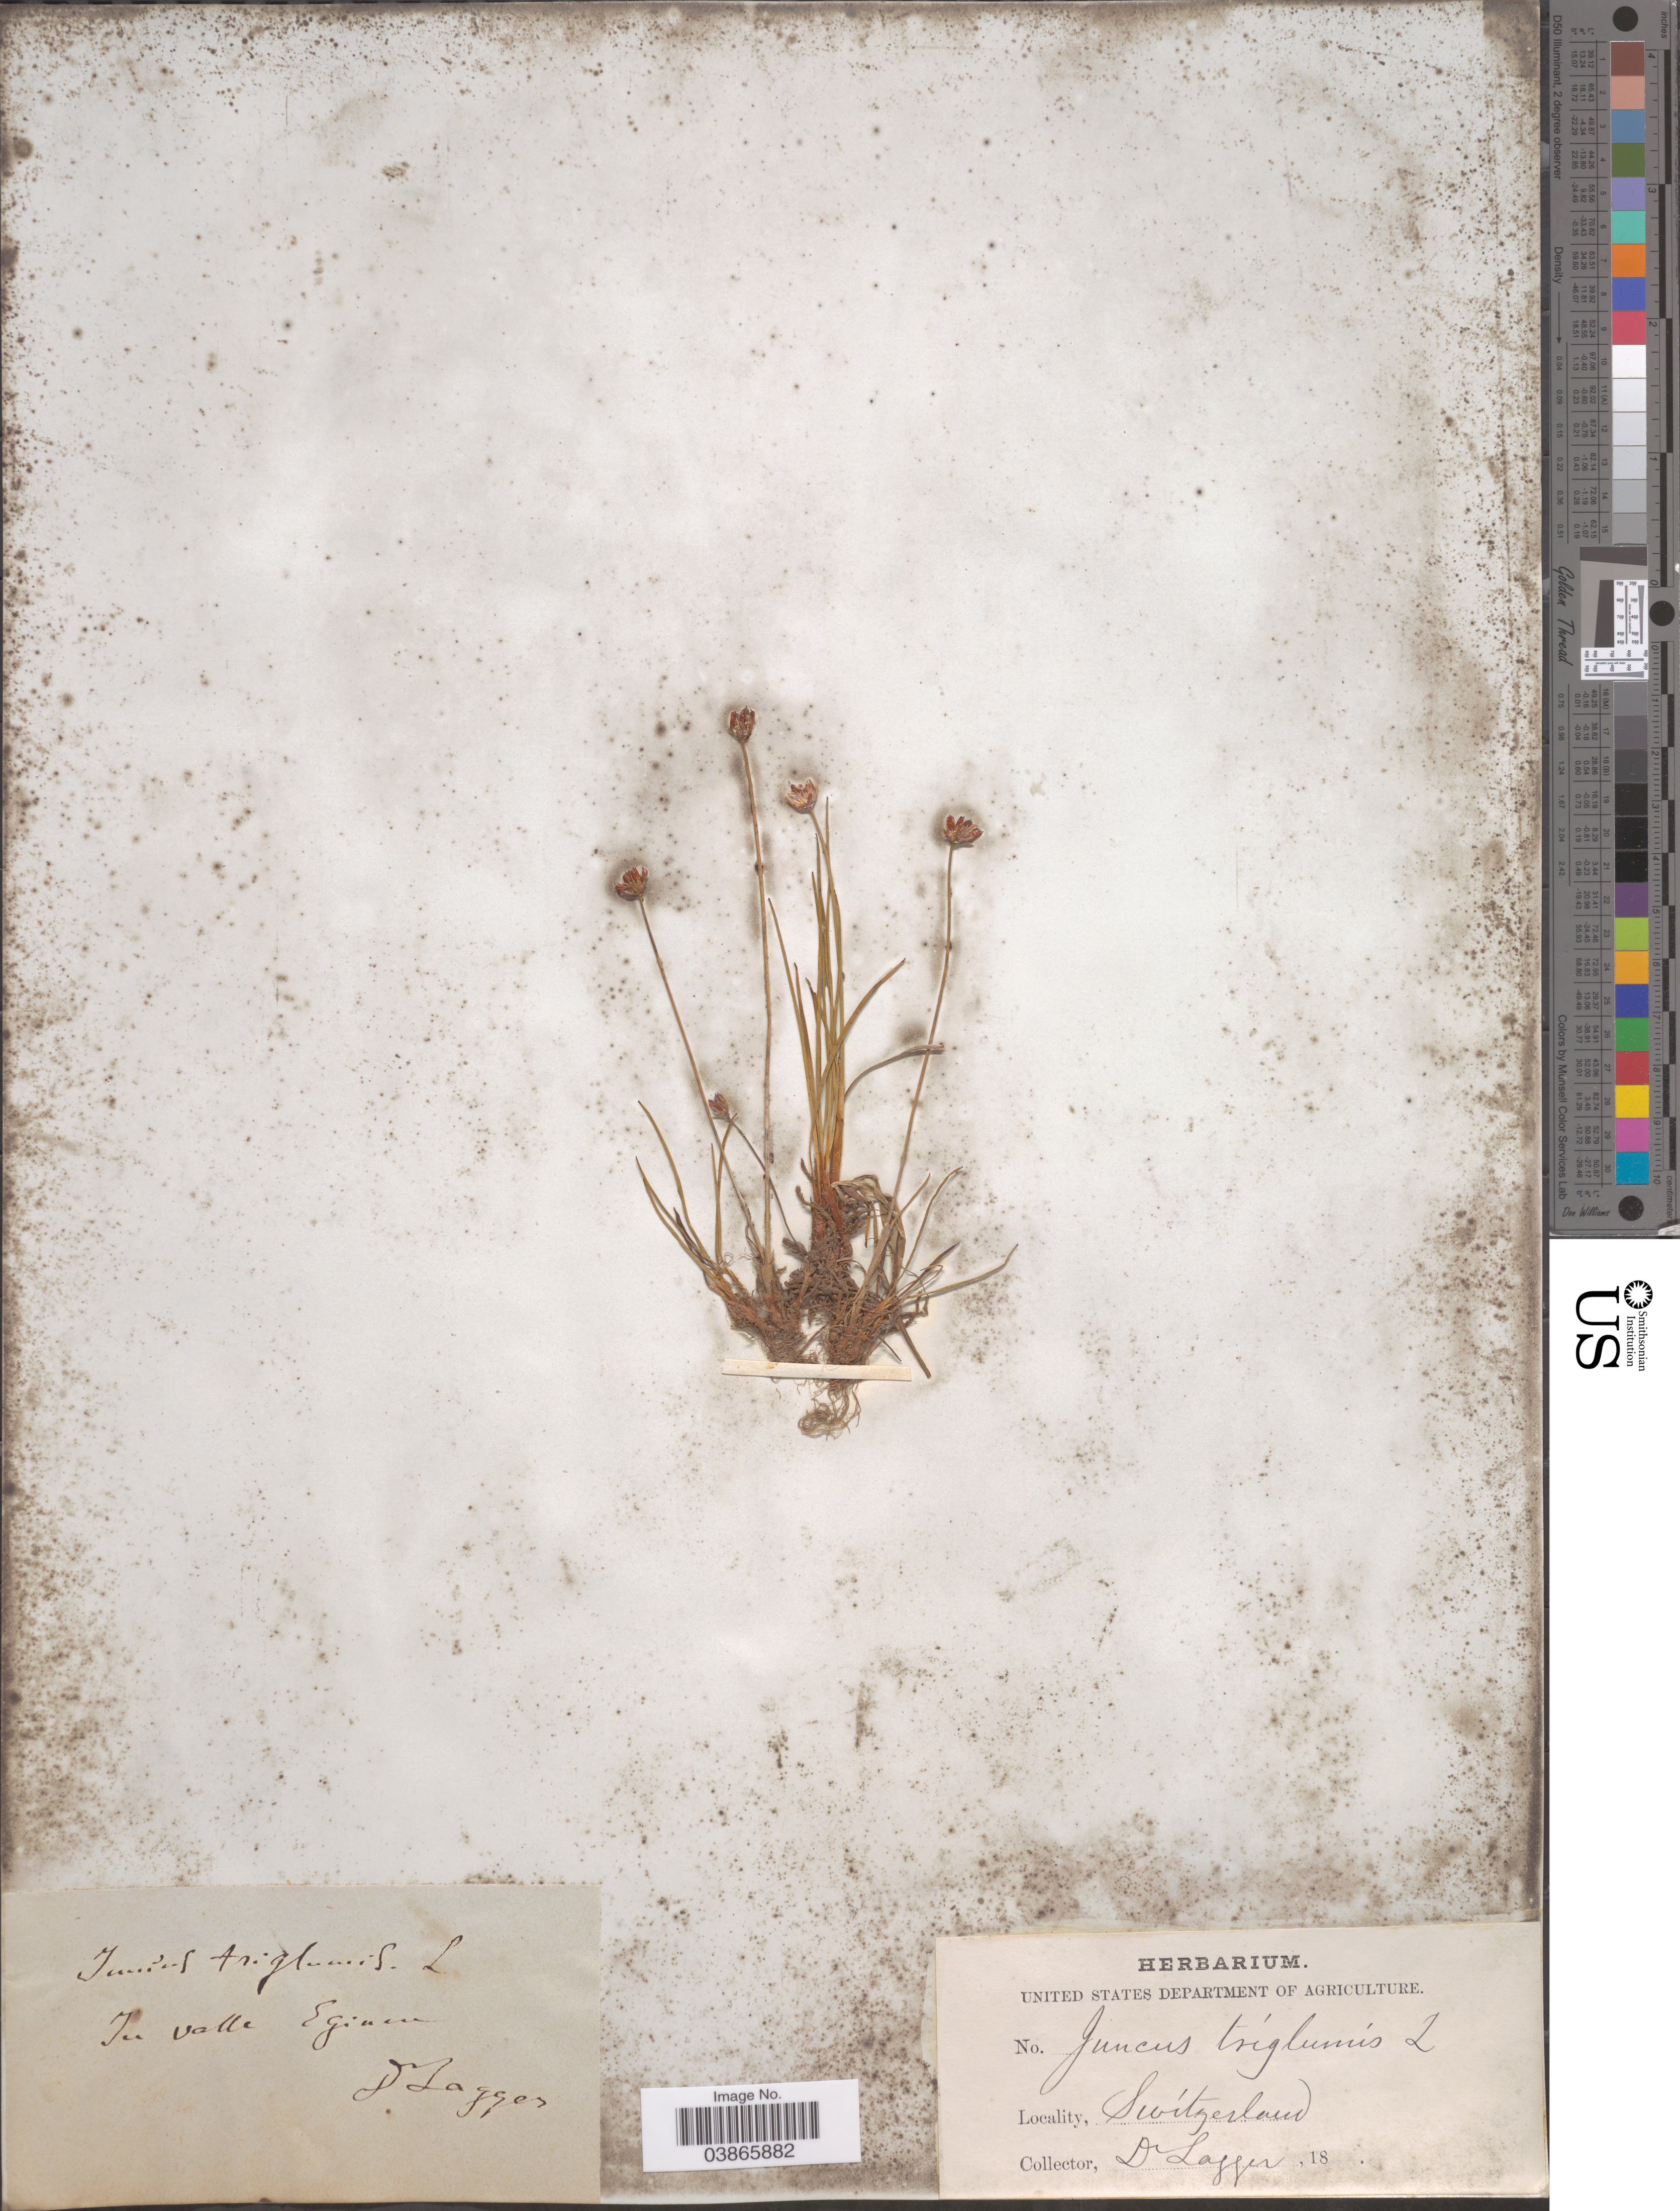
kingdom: Plantae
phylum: Tracheophyta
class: Liliopsida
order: Poales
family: Juncaceae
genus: Juncus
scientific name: Juncus triglumis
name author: L.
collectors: F. J. Lagger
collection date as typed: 18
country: Switzerland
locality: In valle Eginen